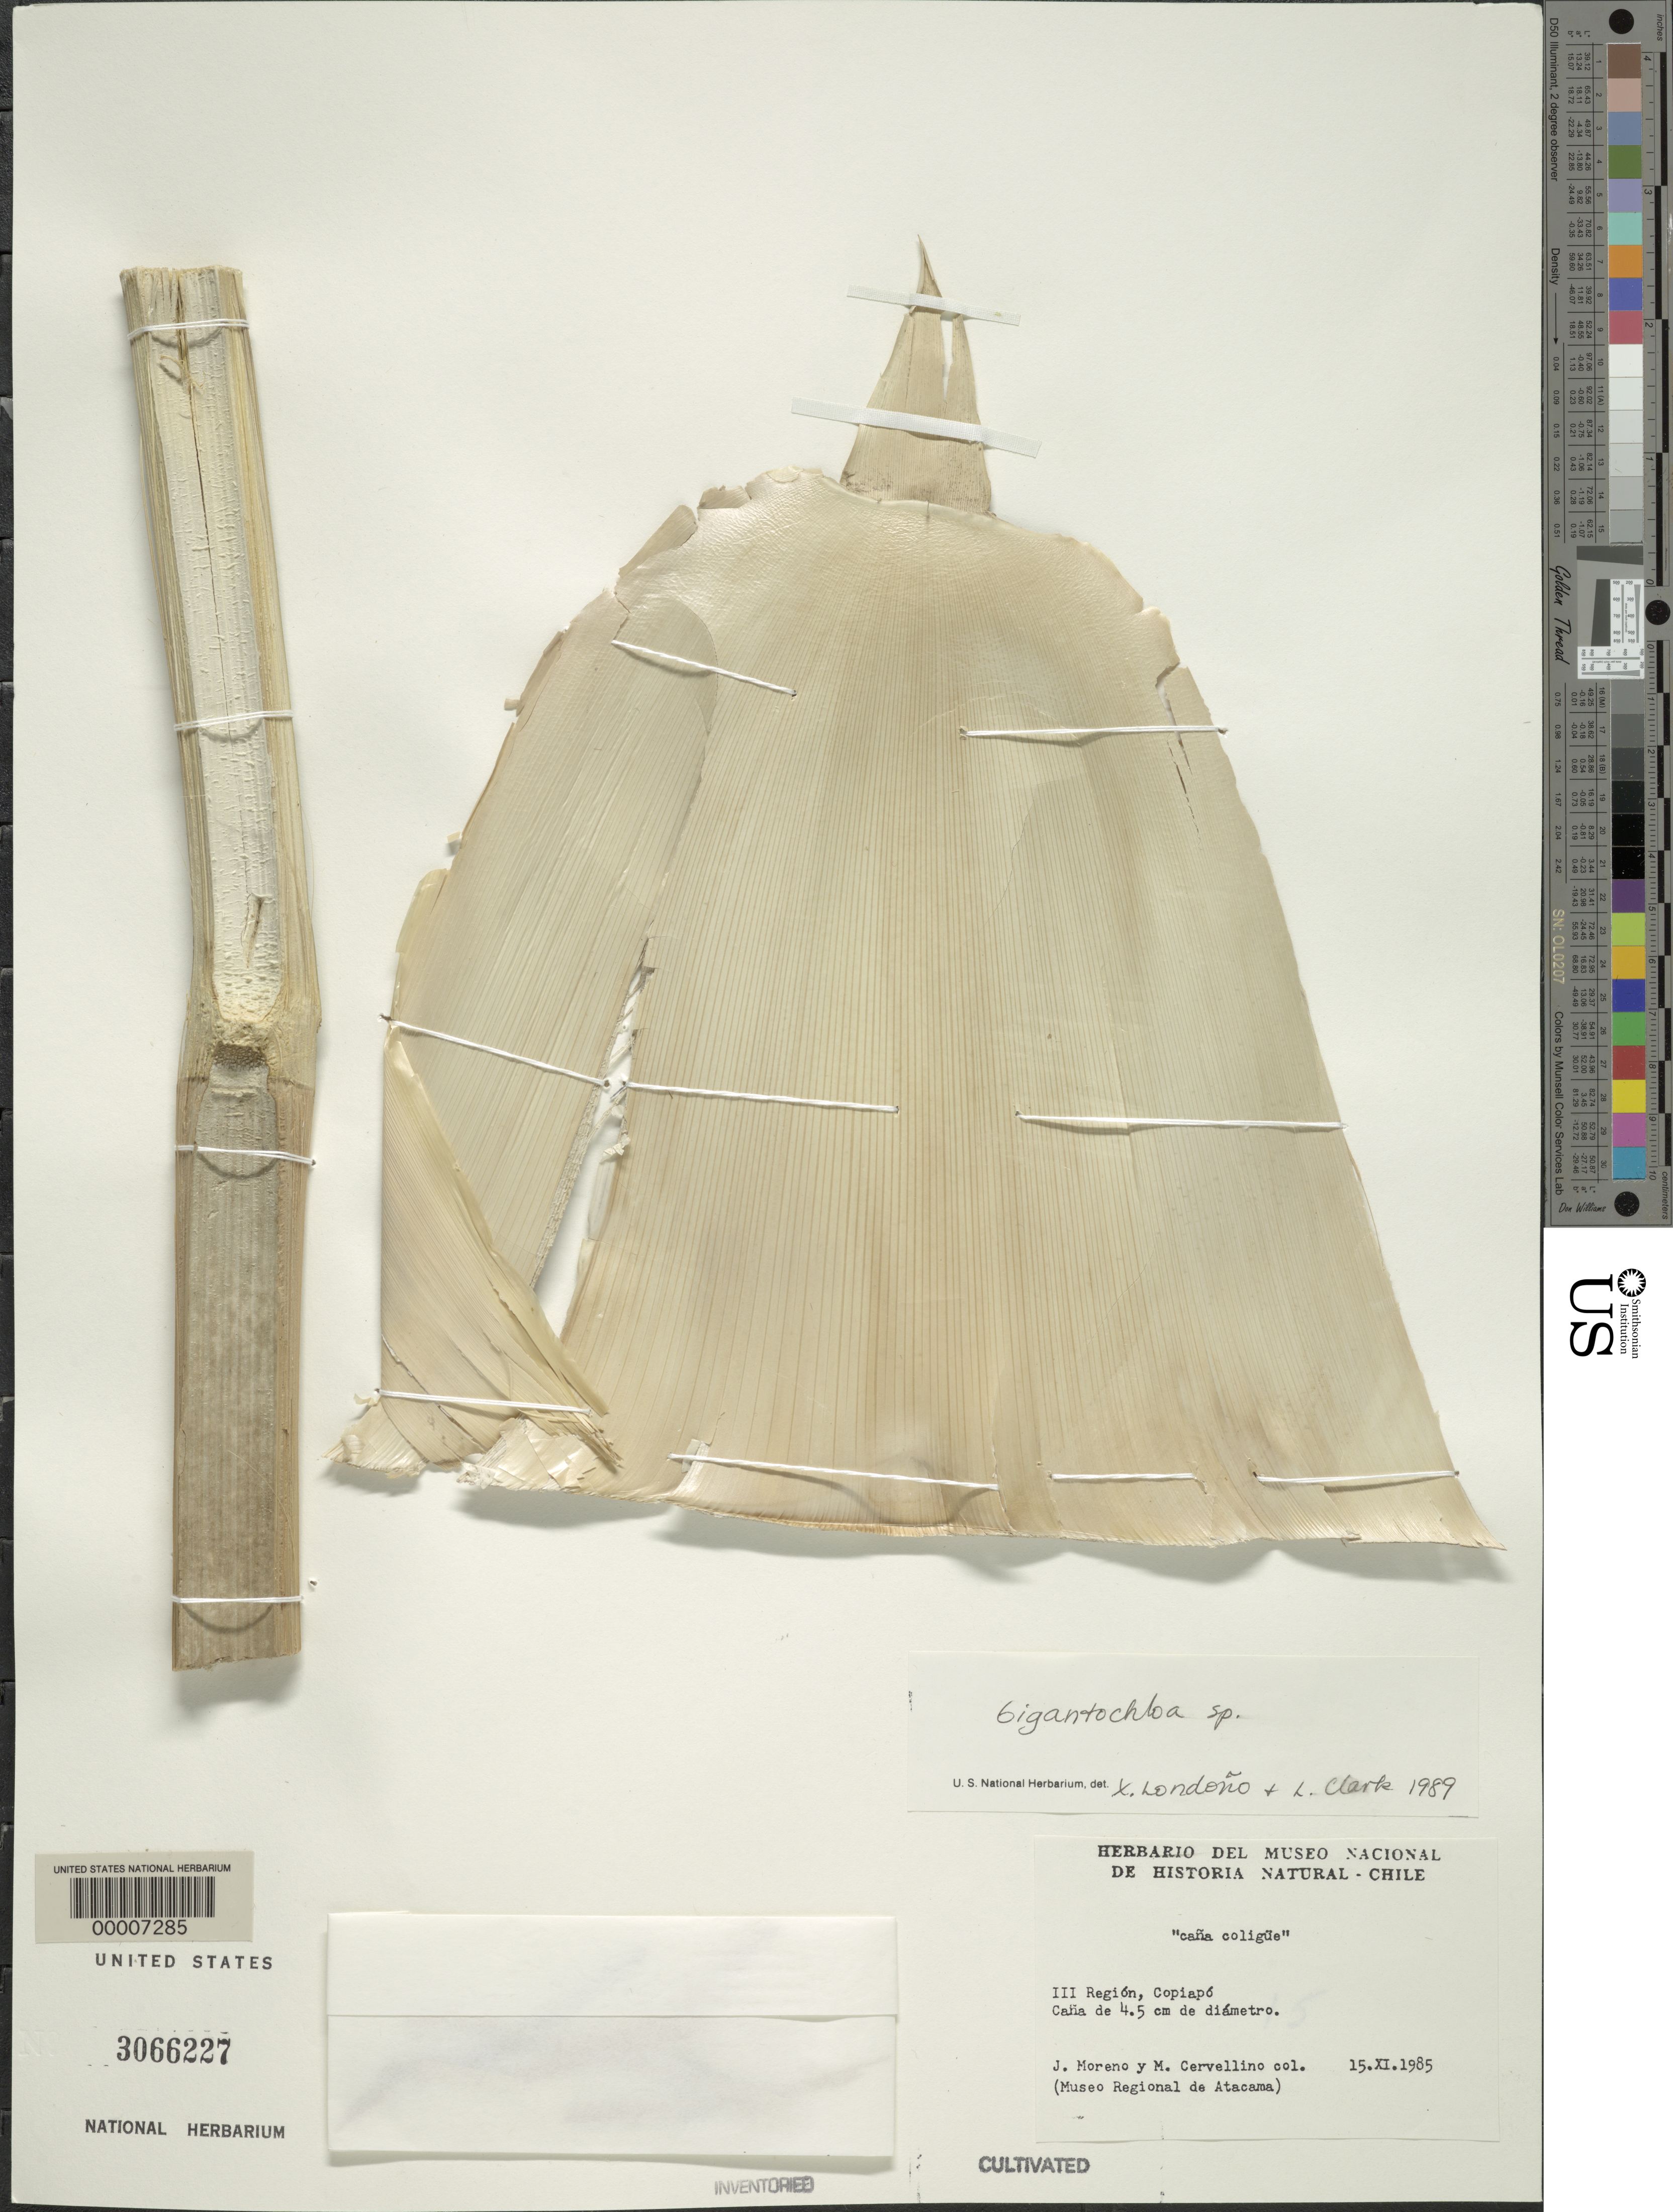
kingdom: Plantae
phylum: Tracheophyta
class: Liliopsida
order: Poales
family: Poaceae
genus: Gigantochloa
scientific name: Gigantochloa sp.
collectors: J. Moreno & M. Cervellino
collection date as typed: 15 Nov 1985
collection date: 1985-11-15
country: Chile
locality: Copiapo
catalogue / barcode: US 3066227